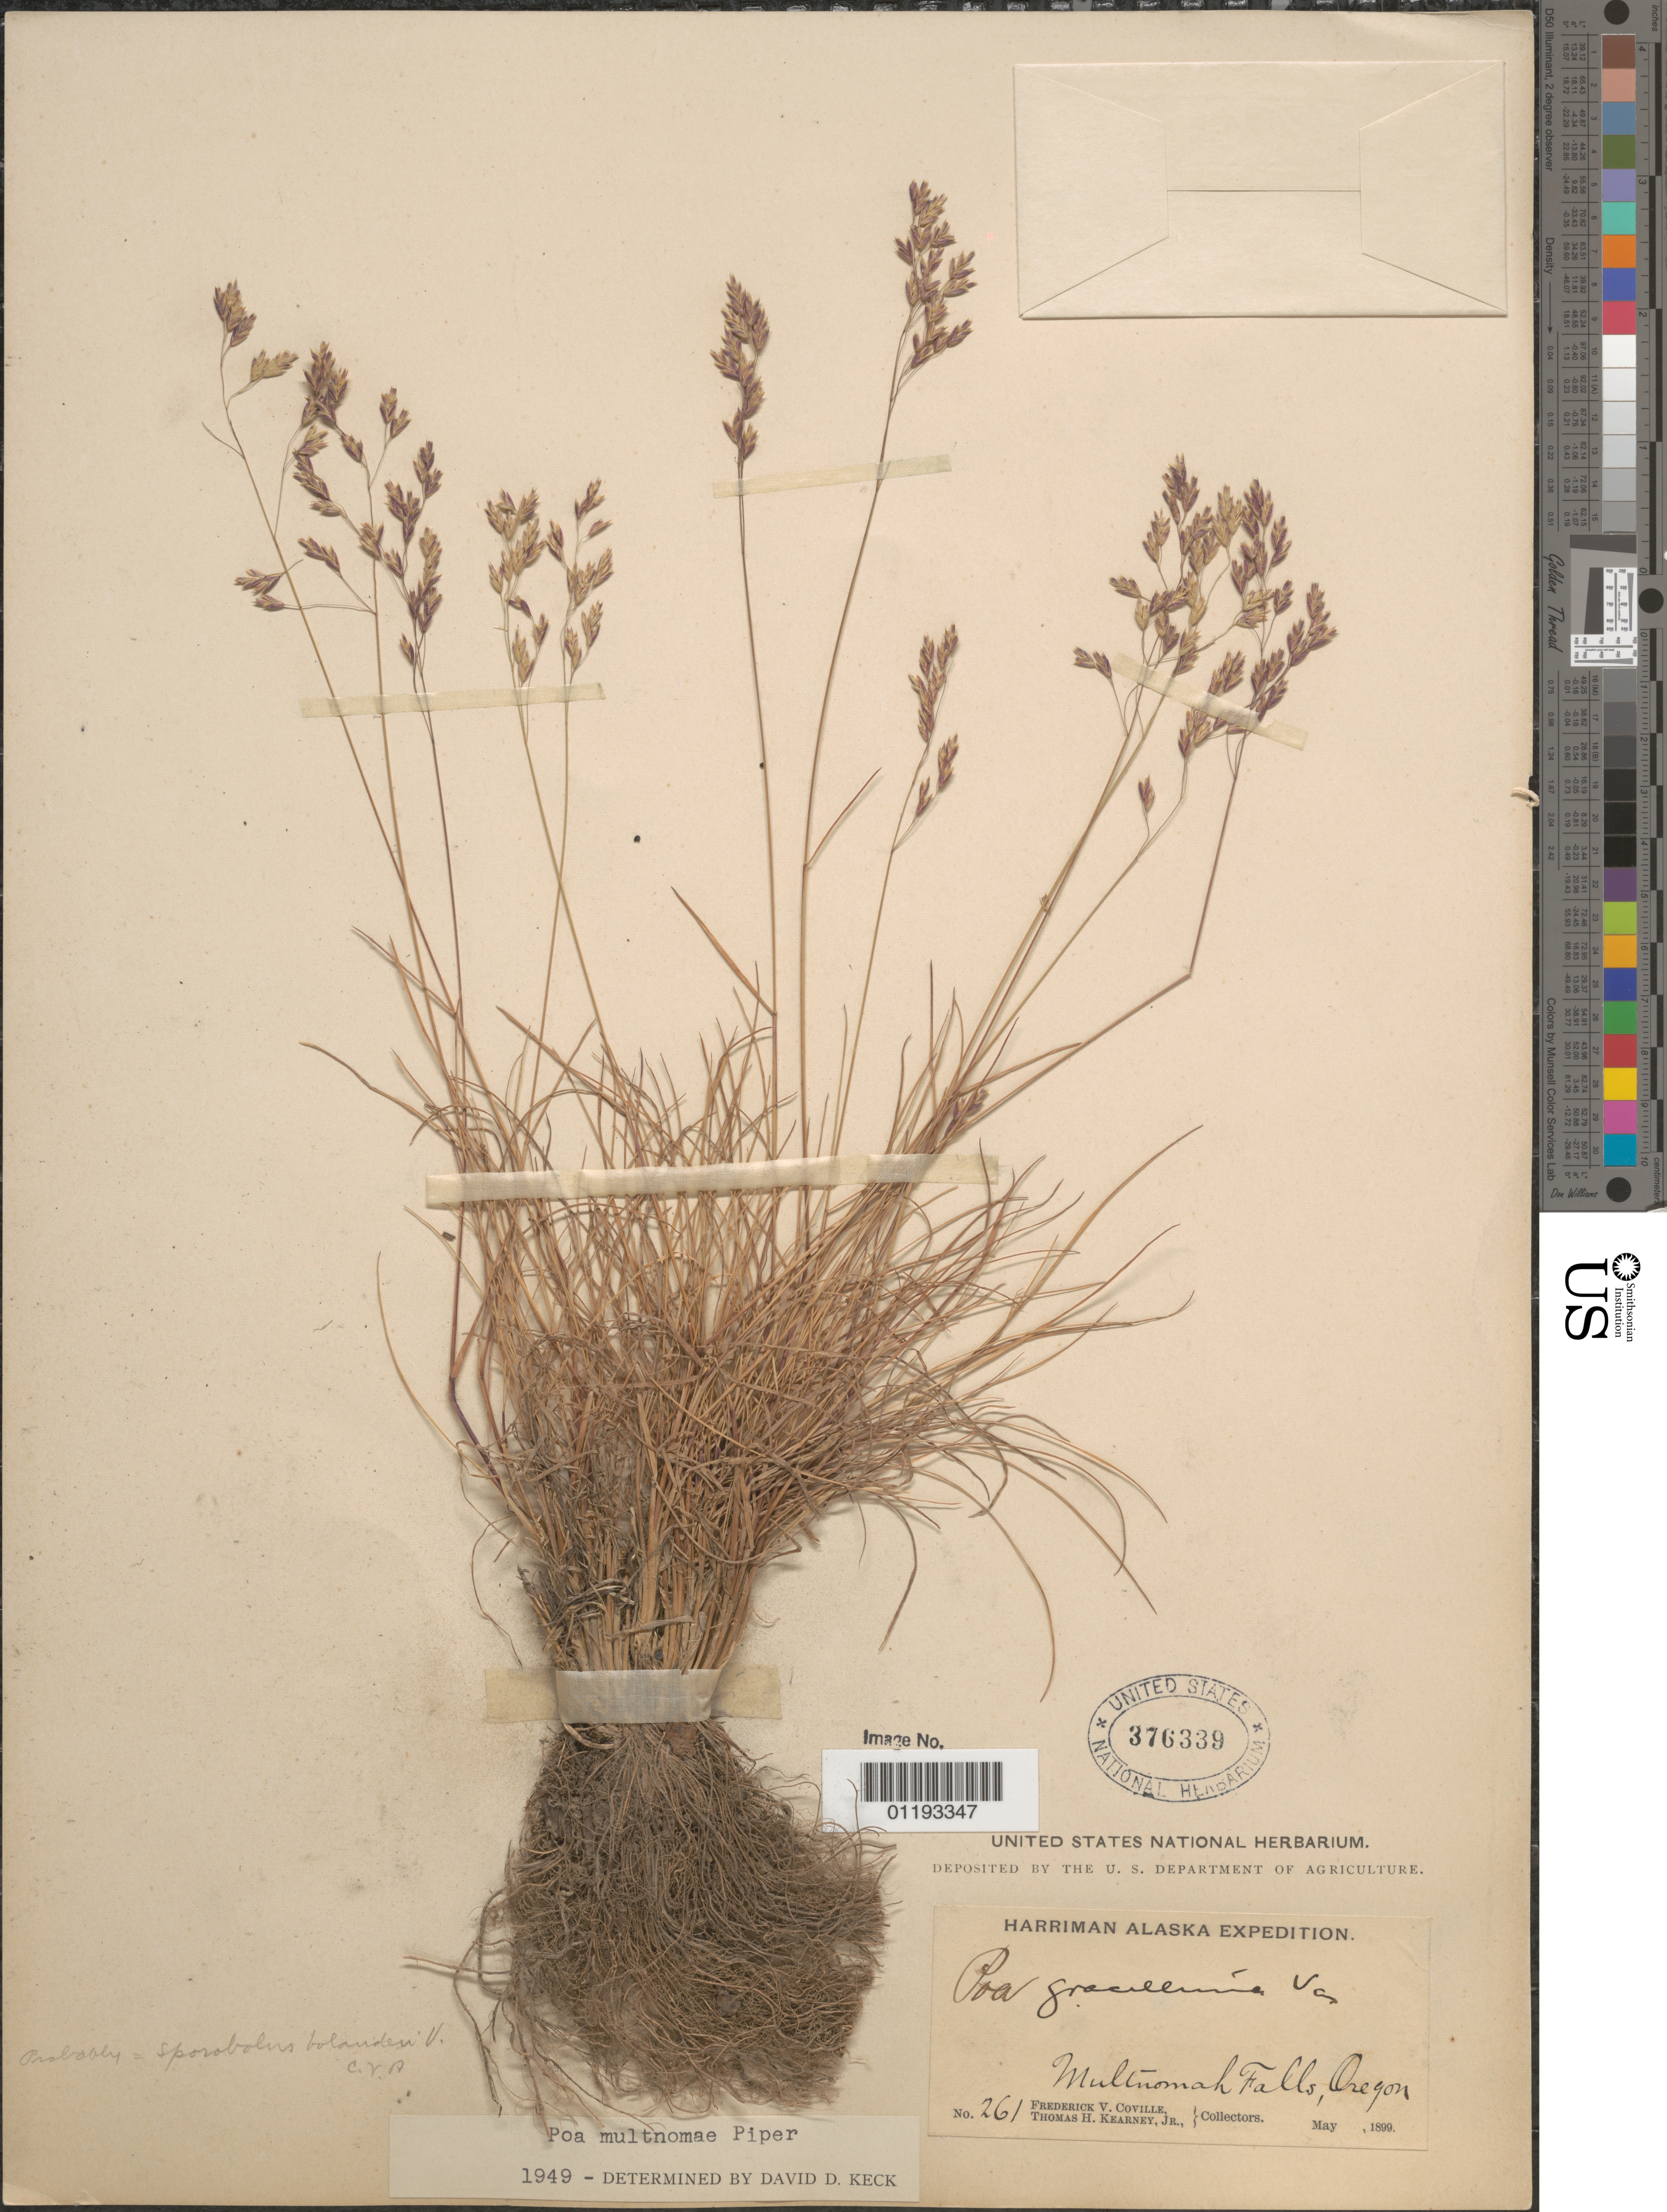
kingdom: Plantae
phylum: Tracheophyta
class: Liliopsida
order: Poales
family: Poaceae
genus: Poa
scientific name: Poa x multnomae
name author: Piper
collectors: F. V. Coville & T. H. Kearney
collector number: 261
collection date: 1899-05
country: United States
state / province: Oregon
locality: Multonamah Falls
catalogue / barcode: US 376339